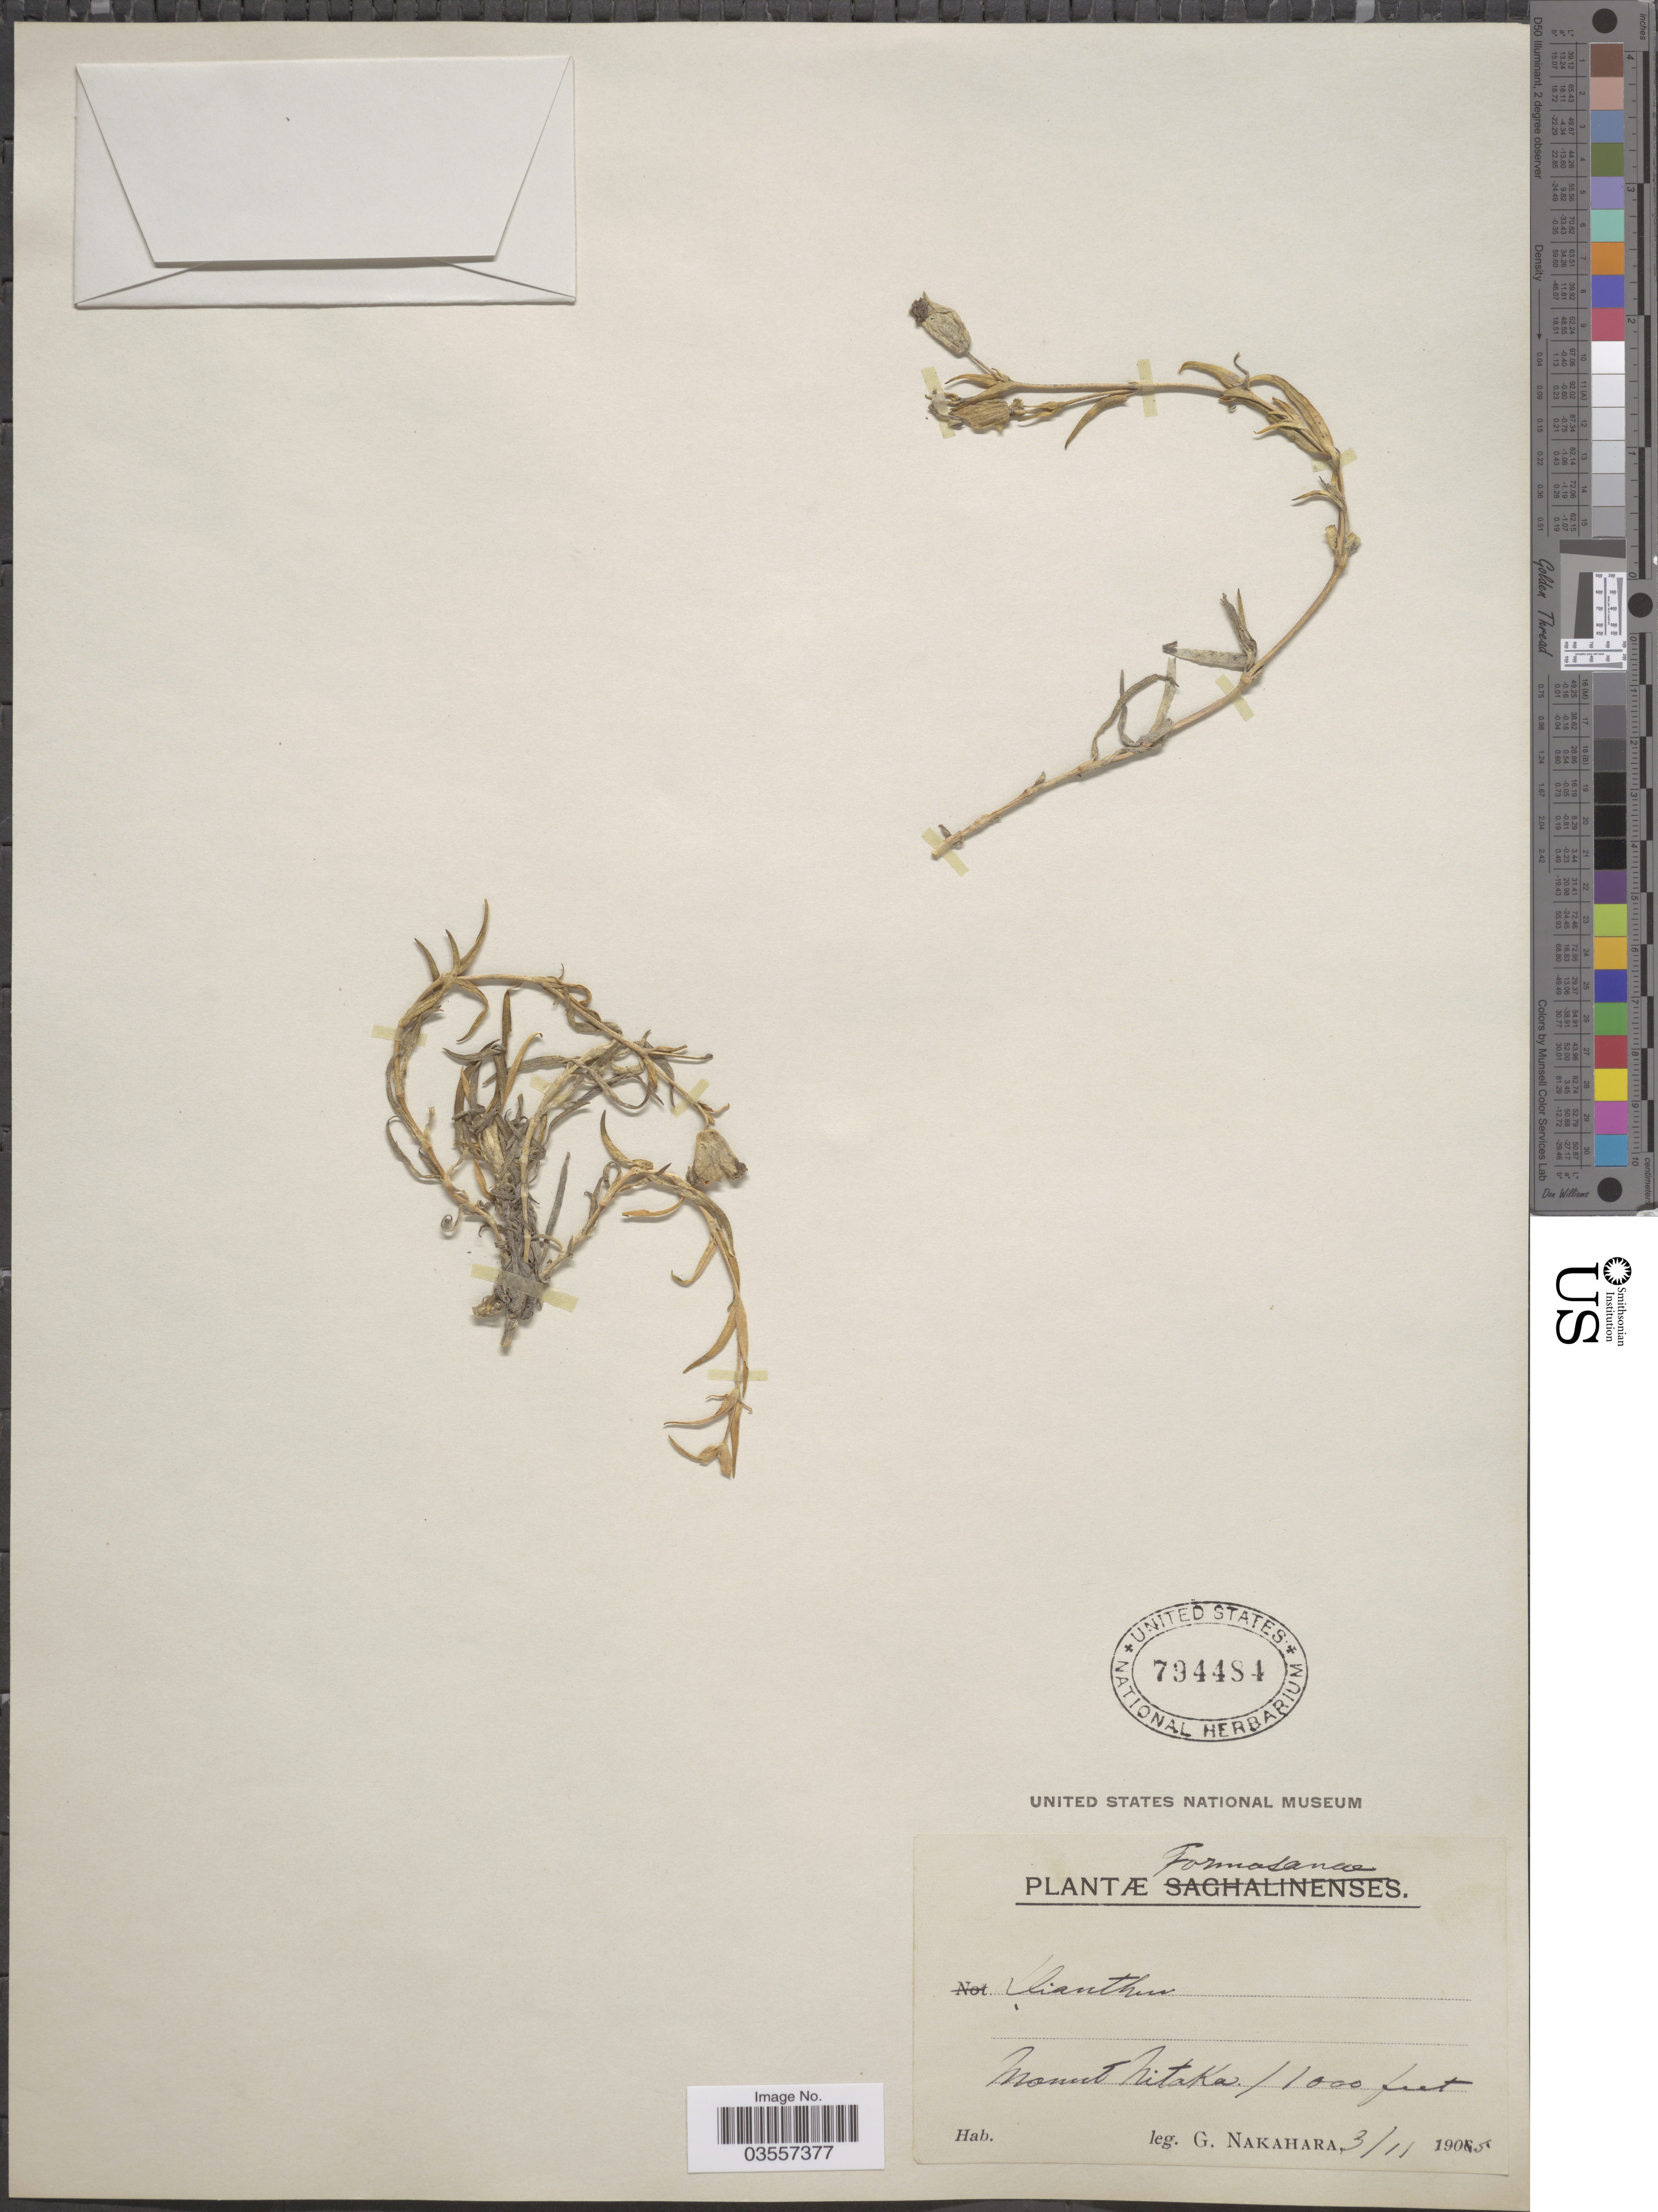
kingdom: Plantae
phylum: Tracheophyta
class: Magnoliopsida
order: Caryophyllales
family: Caryophyllaceae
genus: Dianthus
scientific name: Dianthus sp.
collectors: G. Nakahara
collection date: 1905-11-03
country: Taiwan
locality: Formosanae. Mount Nitaka.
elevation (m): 3353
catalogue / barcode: US 794484